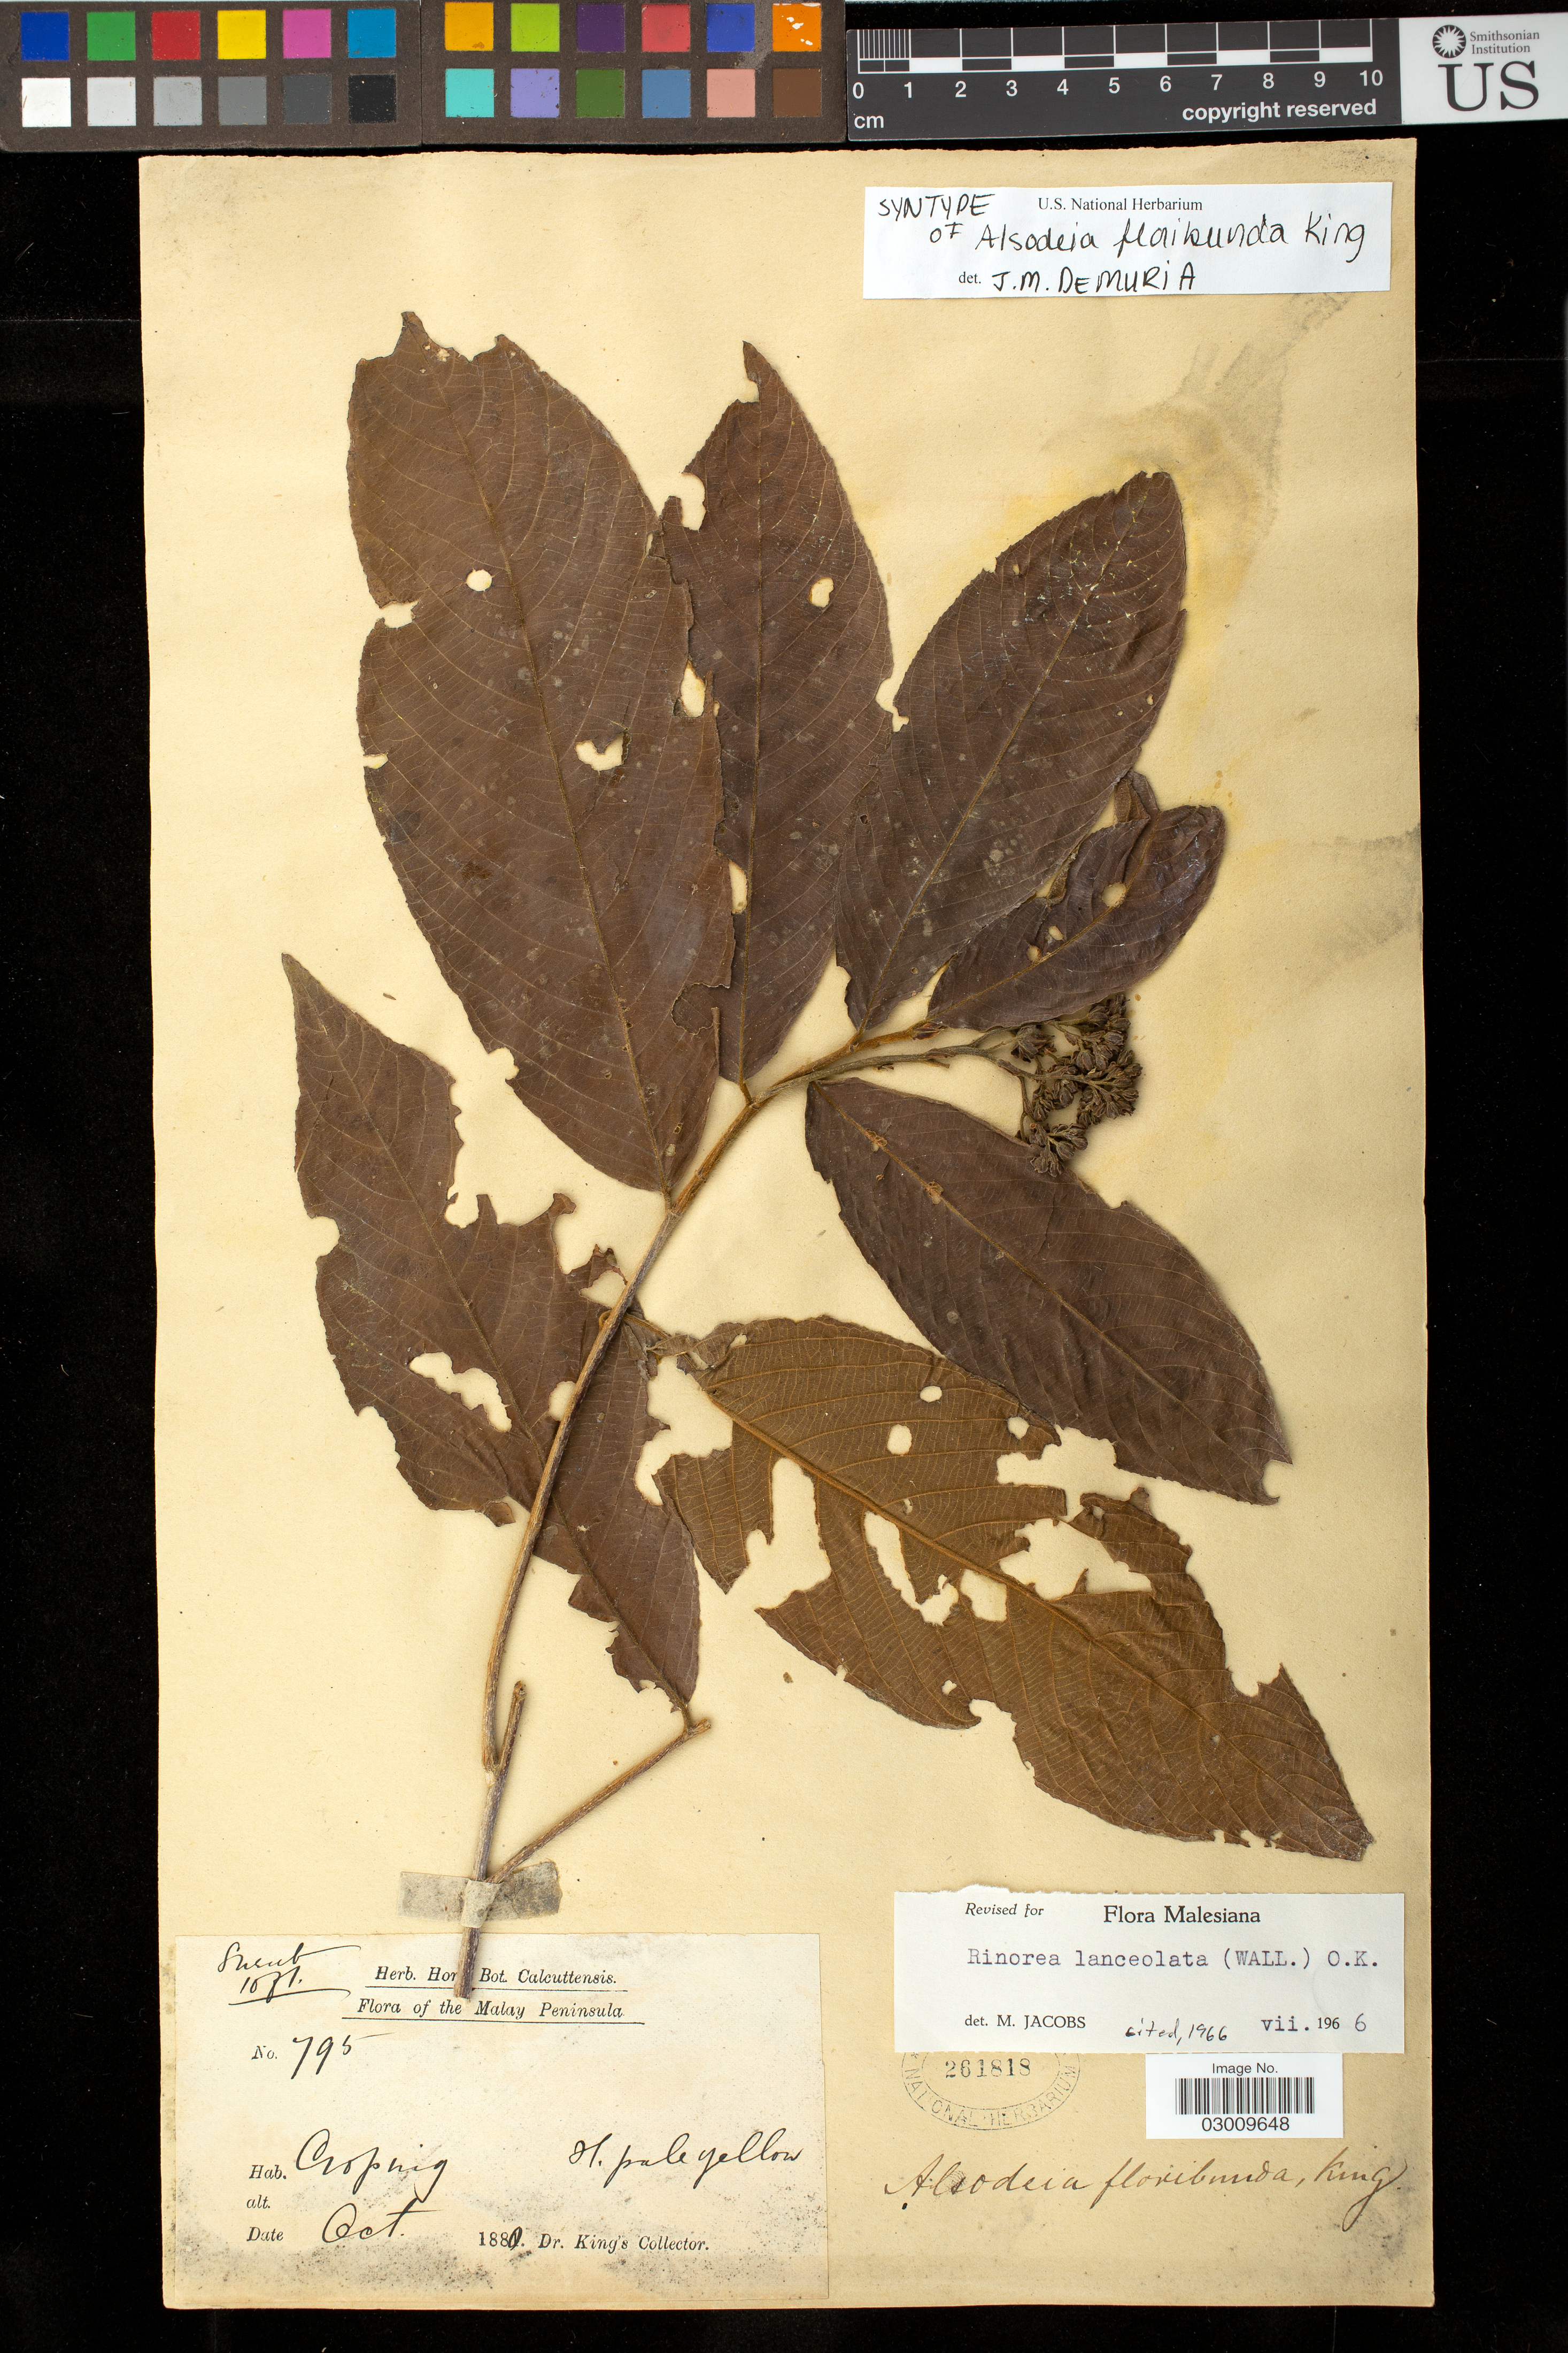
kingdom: Plantae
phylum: Tracheophyta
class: Magnoliopsida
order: Malpighiales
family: Violaceae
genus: Alsodeia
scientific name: Alsodeia floribunda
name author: King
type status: Syntype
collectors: Dr. King's collector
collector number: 795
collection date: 1880-10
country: Malaysia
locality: Malay Peninsula. Gopeng.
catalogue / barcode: US 261818